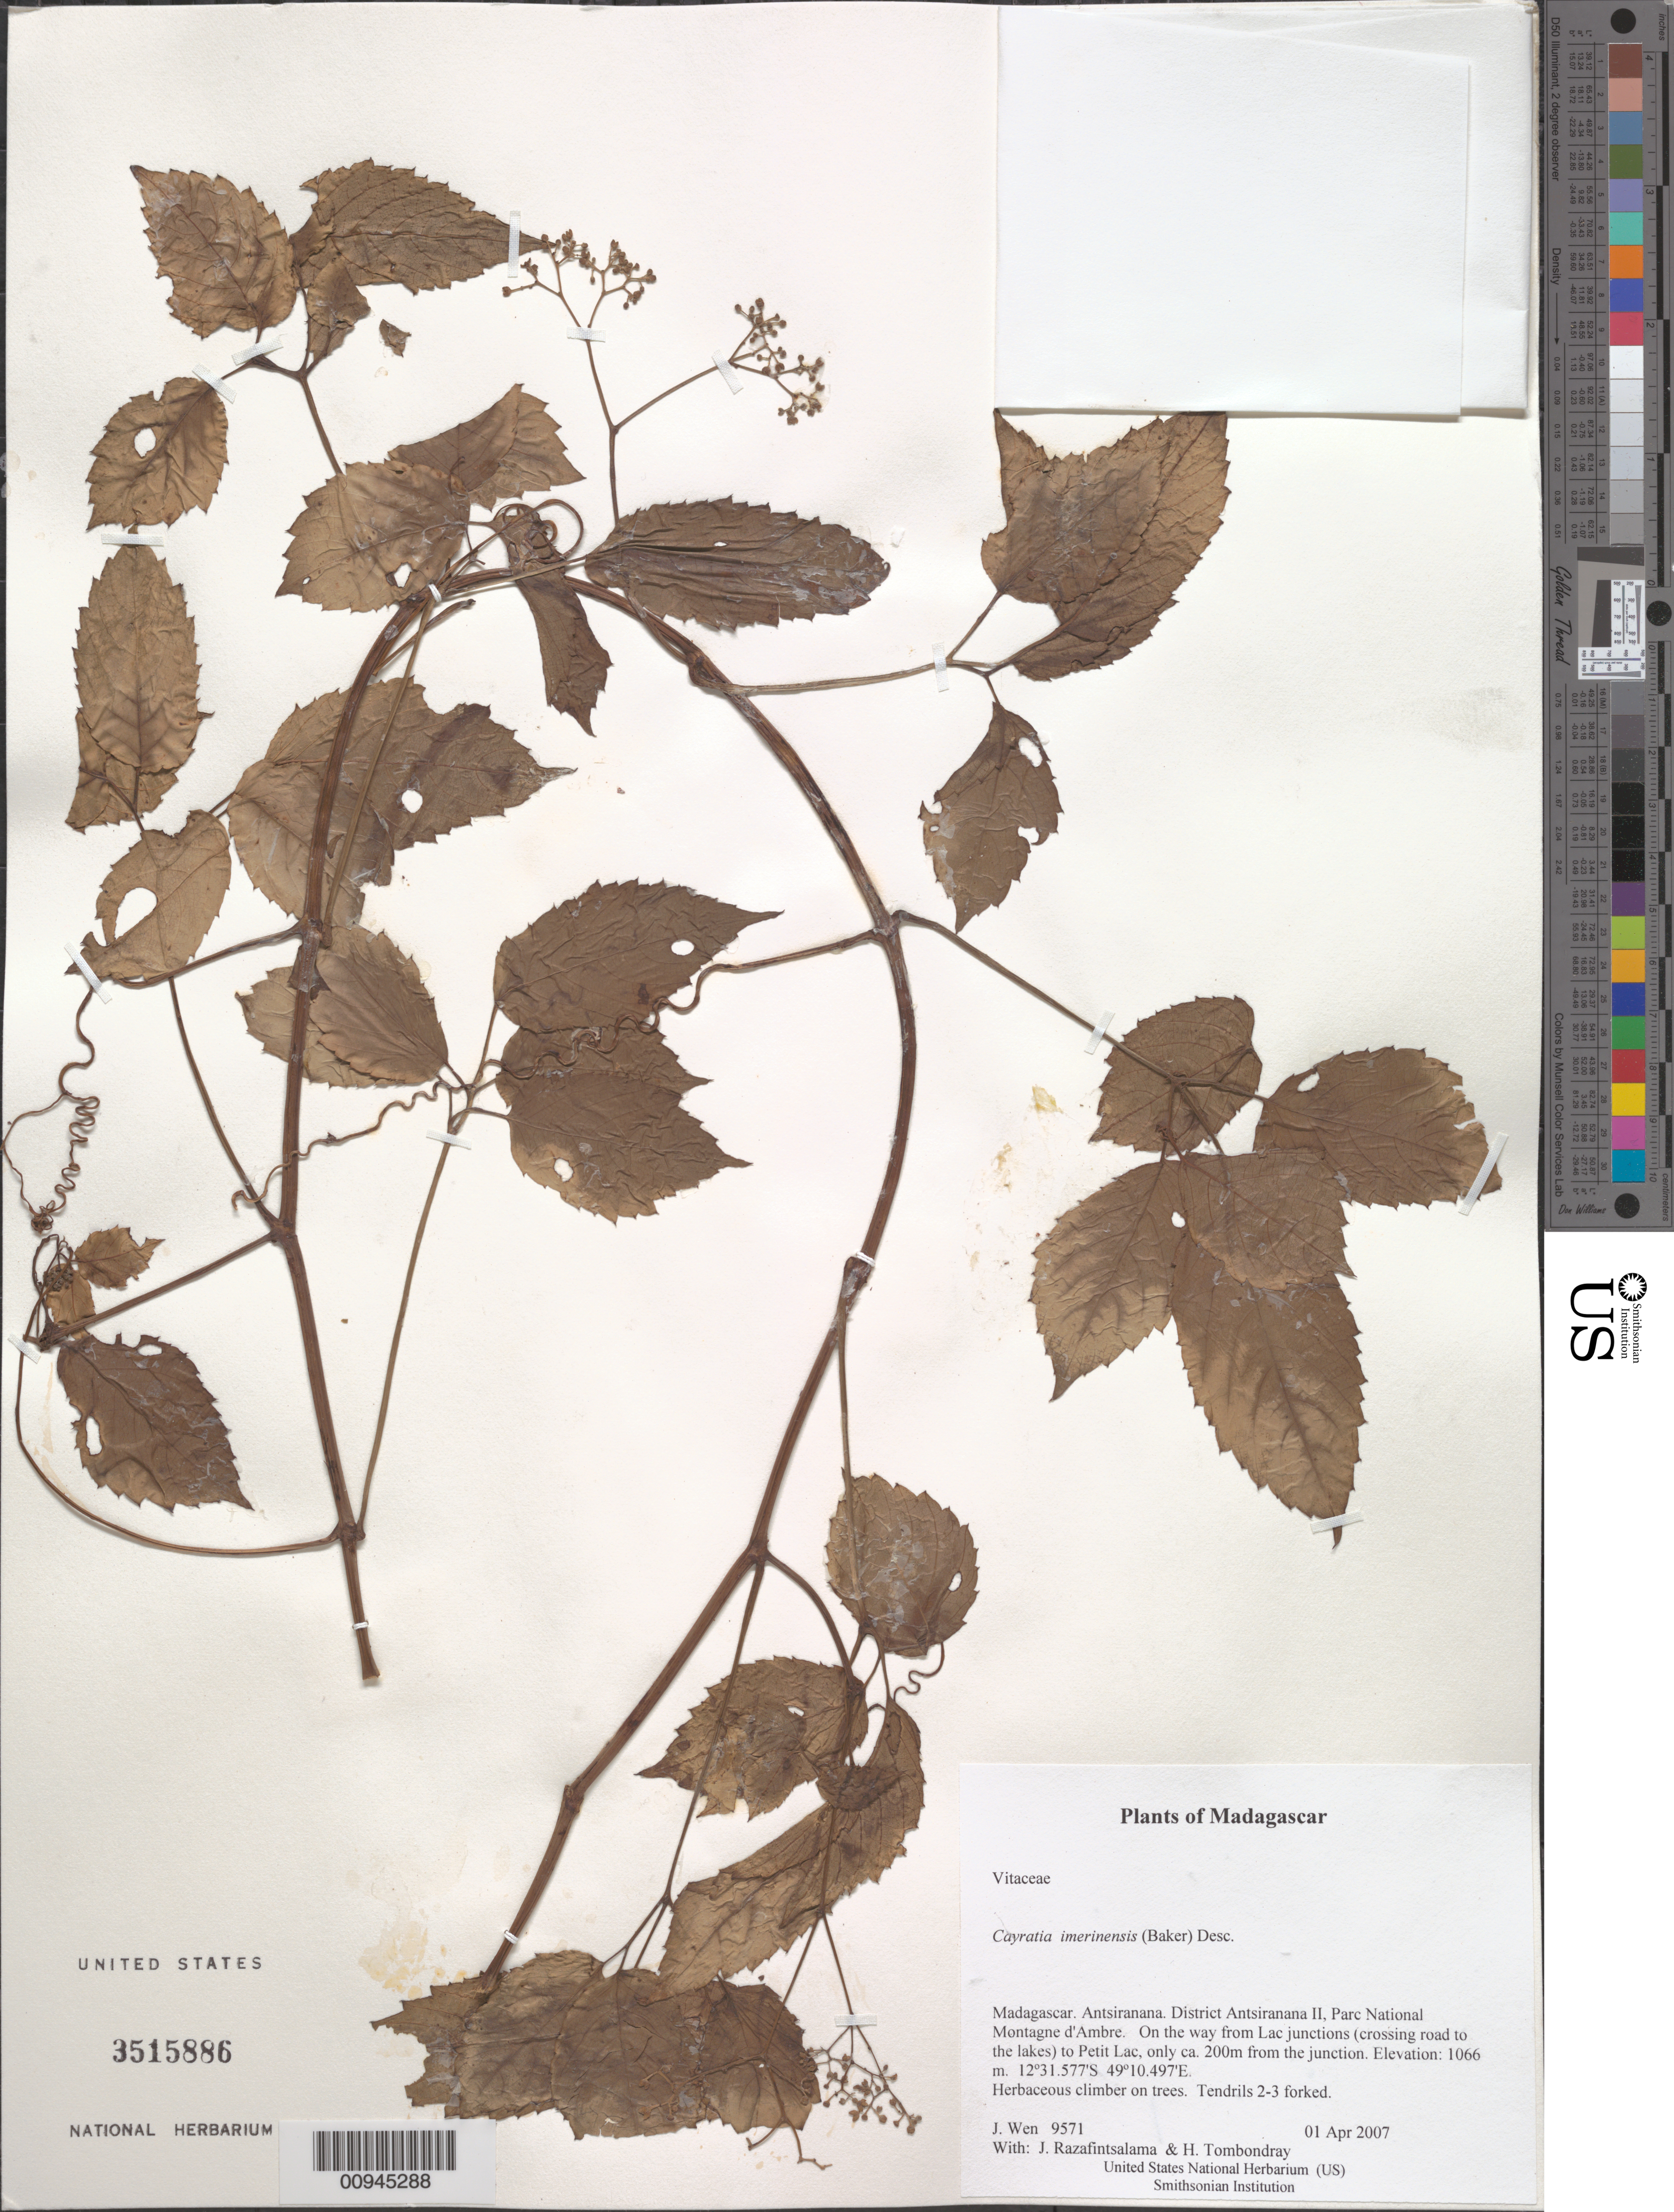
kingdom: Plantae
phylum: Tracheophyta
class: Magnoliopsida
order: Vitales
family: Vitaceae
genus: Cayratia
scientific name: Cayratia imerinensis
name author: (Baker) Desc.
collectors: J. Wen, J. Razafintsalama & H. Tombondray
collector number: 9571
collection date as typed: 01 Apr 2007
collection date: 2007-04-01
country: Madagascar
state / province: Diana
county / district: Antsiranana II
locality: District Antsiranana II, Parc National Montagne d'Ambre. On the way from Lac junctions (crossing road to the lakes) to Petit Lac, only ca. 200m from the junction.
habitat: on trees.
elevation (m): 1066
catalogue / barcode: US 3515886